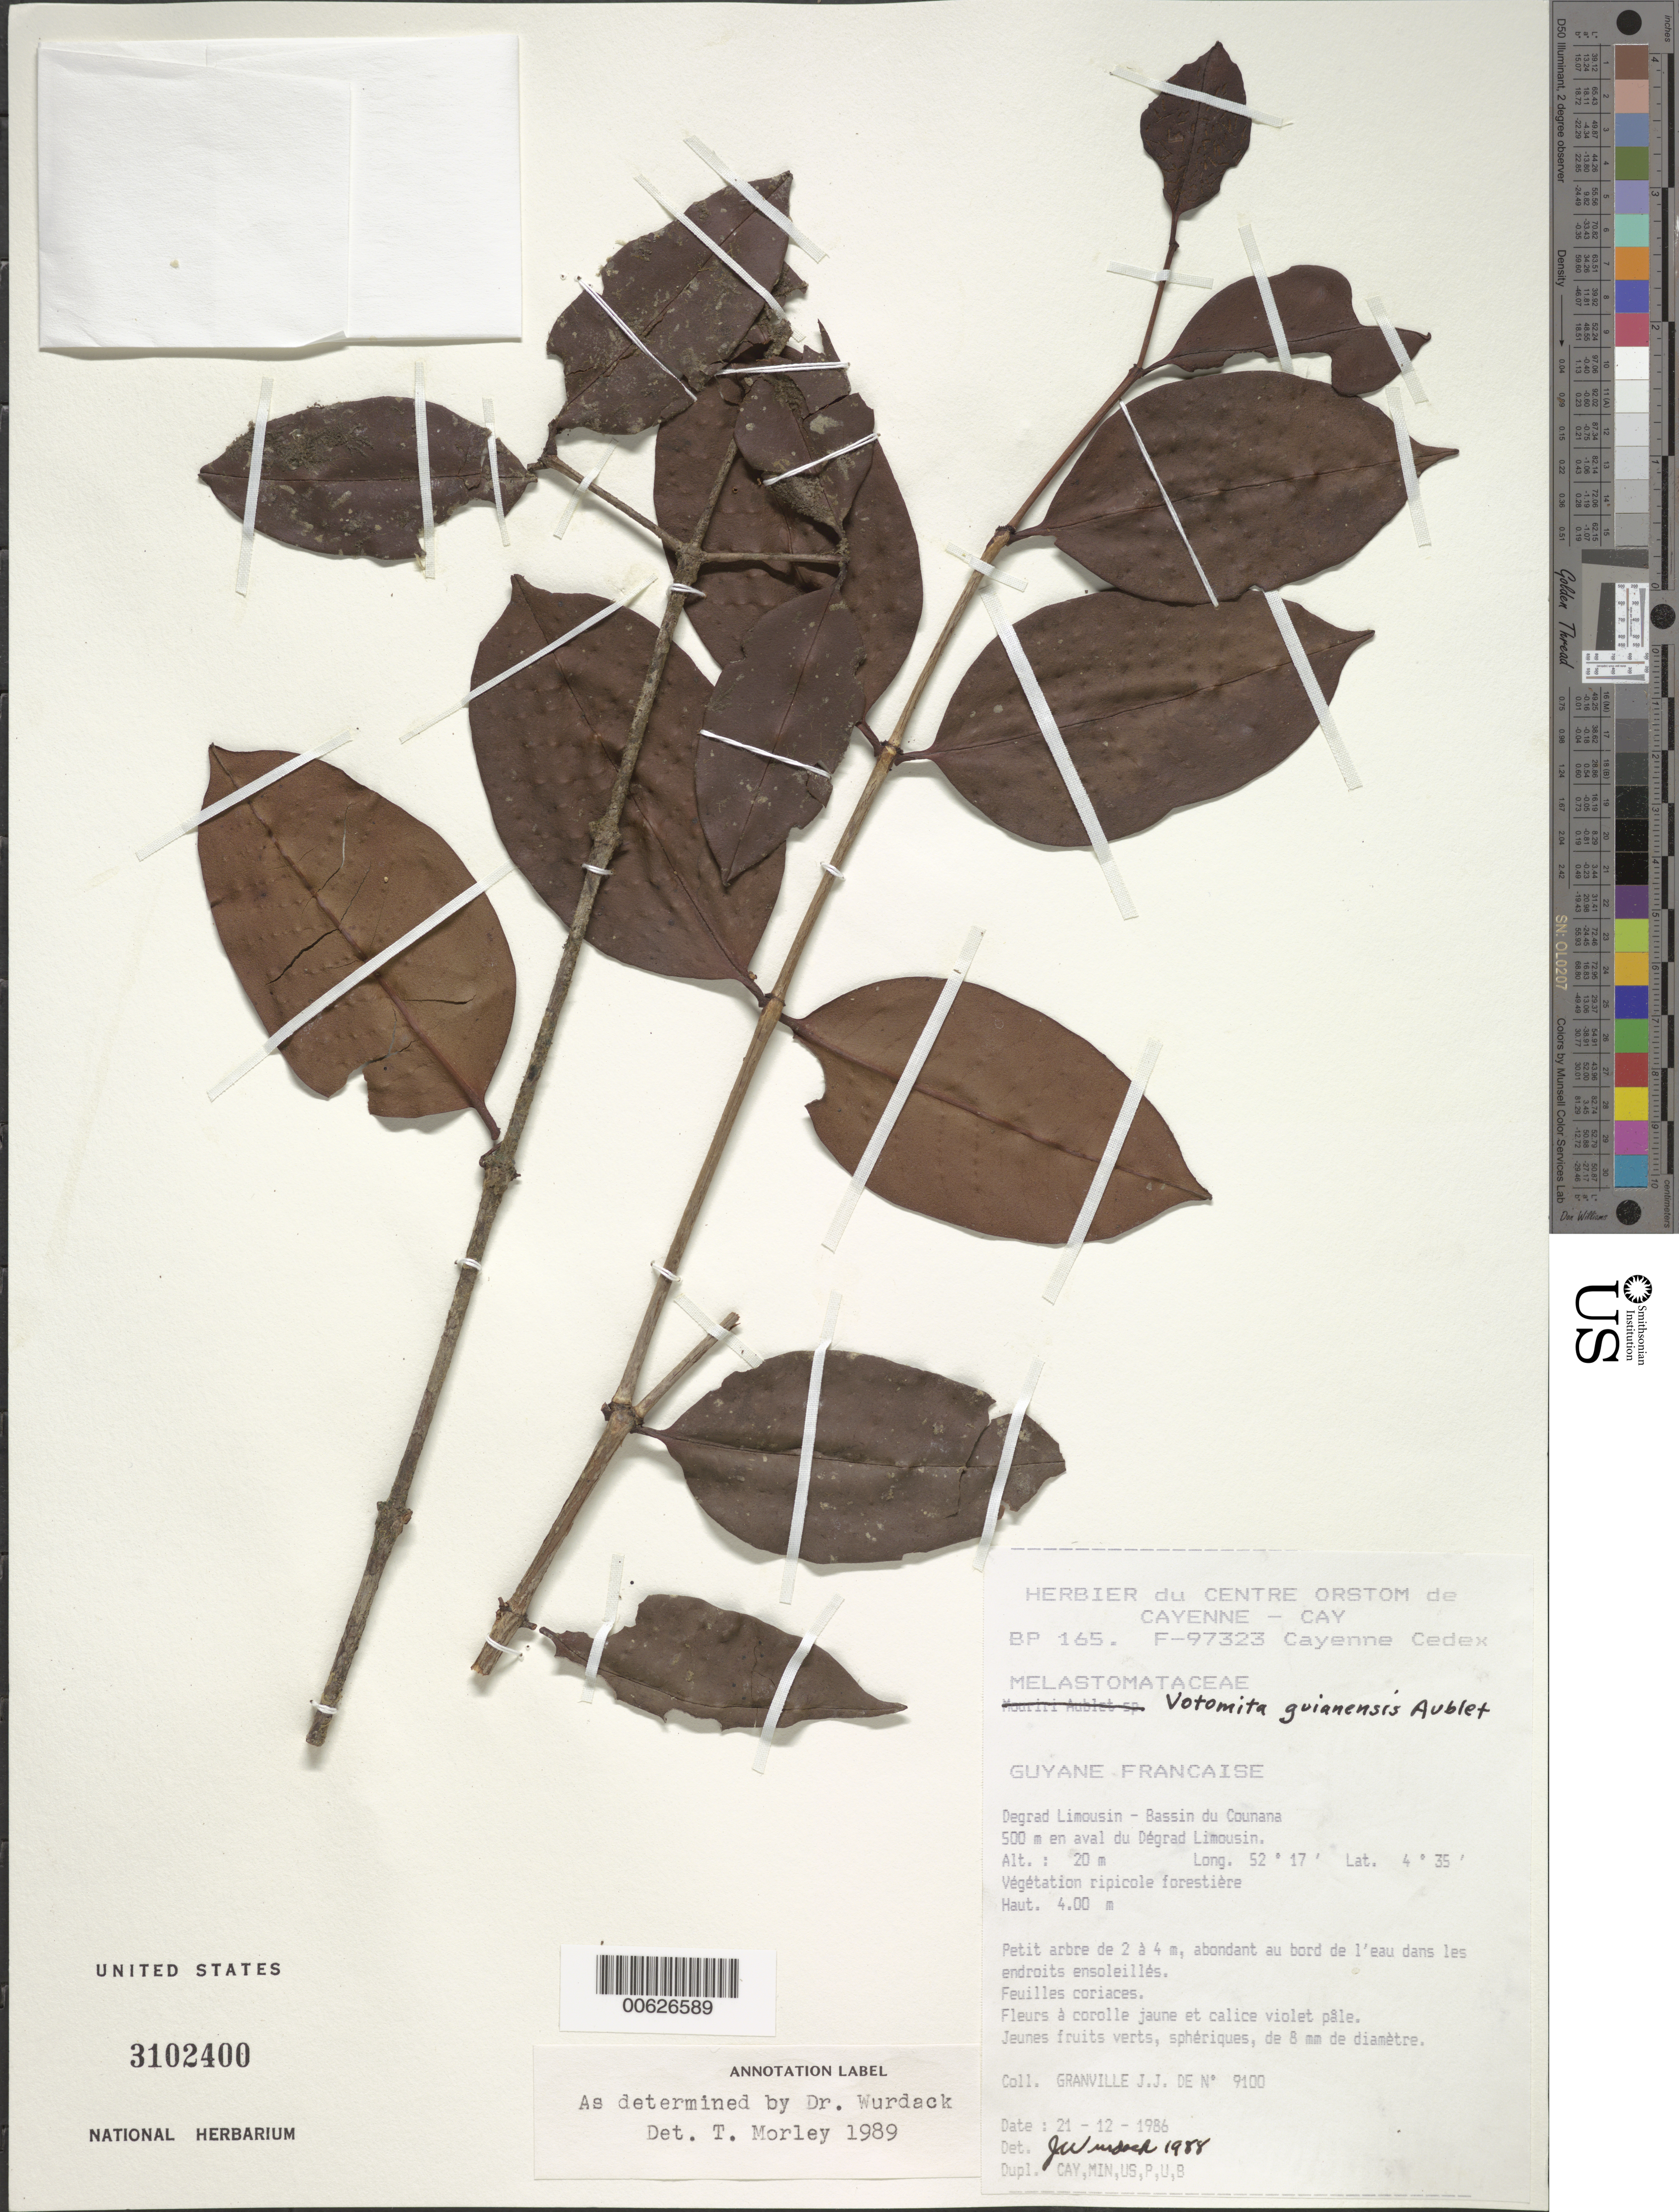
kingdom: Plantae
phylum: Tracheophyta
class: Magnoliopsida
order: Myrtales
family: Melastomataceae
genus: Votomita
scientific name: Votomita guianensis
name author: Aubl.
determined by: Wurdack, John J., (US), US (UNITED STATES)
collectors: J.-J. de Granville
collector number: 9100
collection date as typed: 21-Dec-86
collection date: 1986-12-21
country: French Guiana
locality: Dégrad Limousin, Bassin du Counana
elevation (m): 20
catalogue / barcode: US 3102400